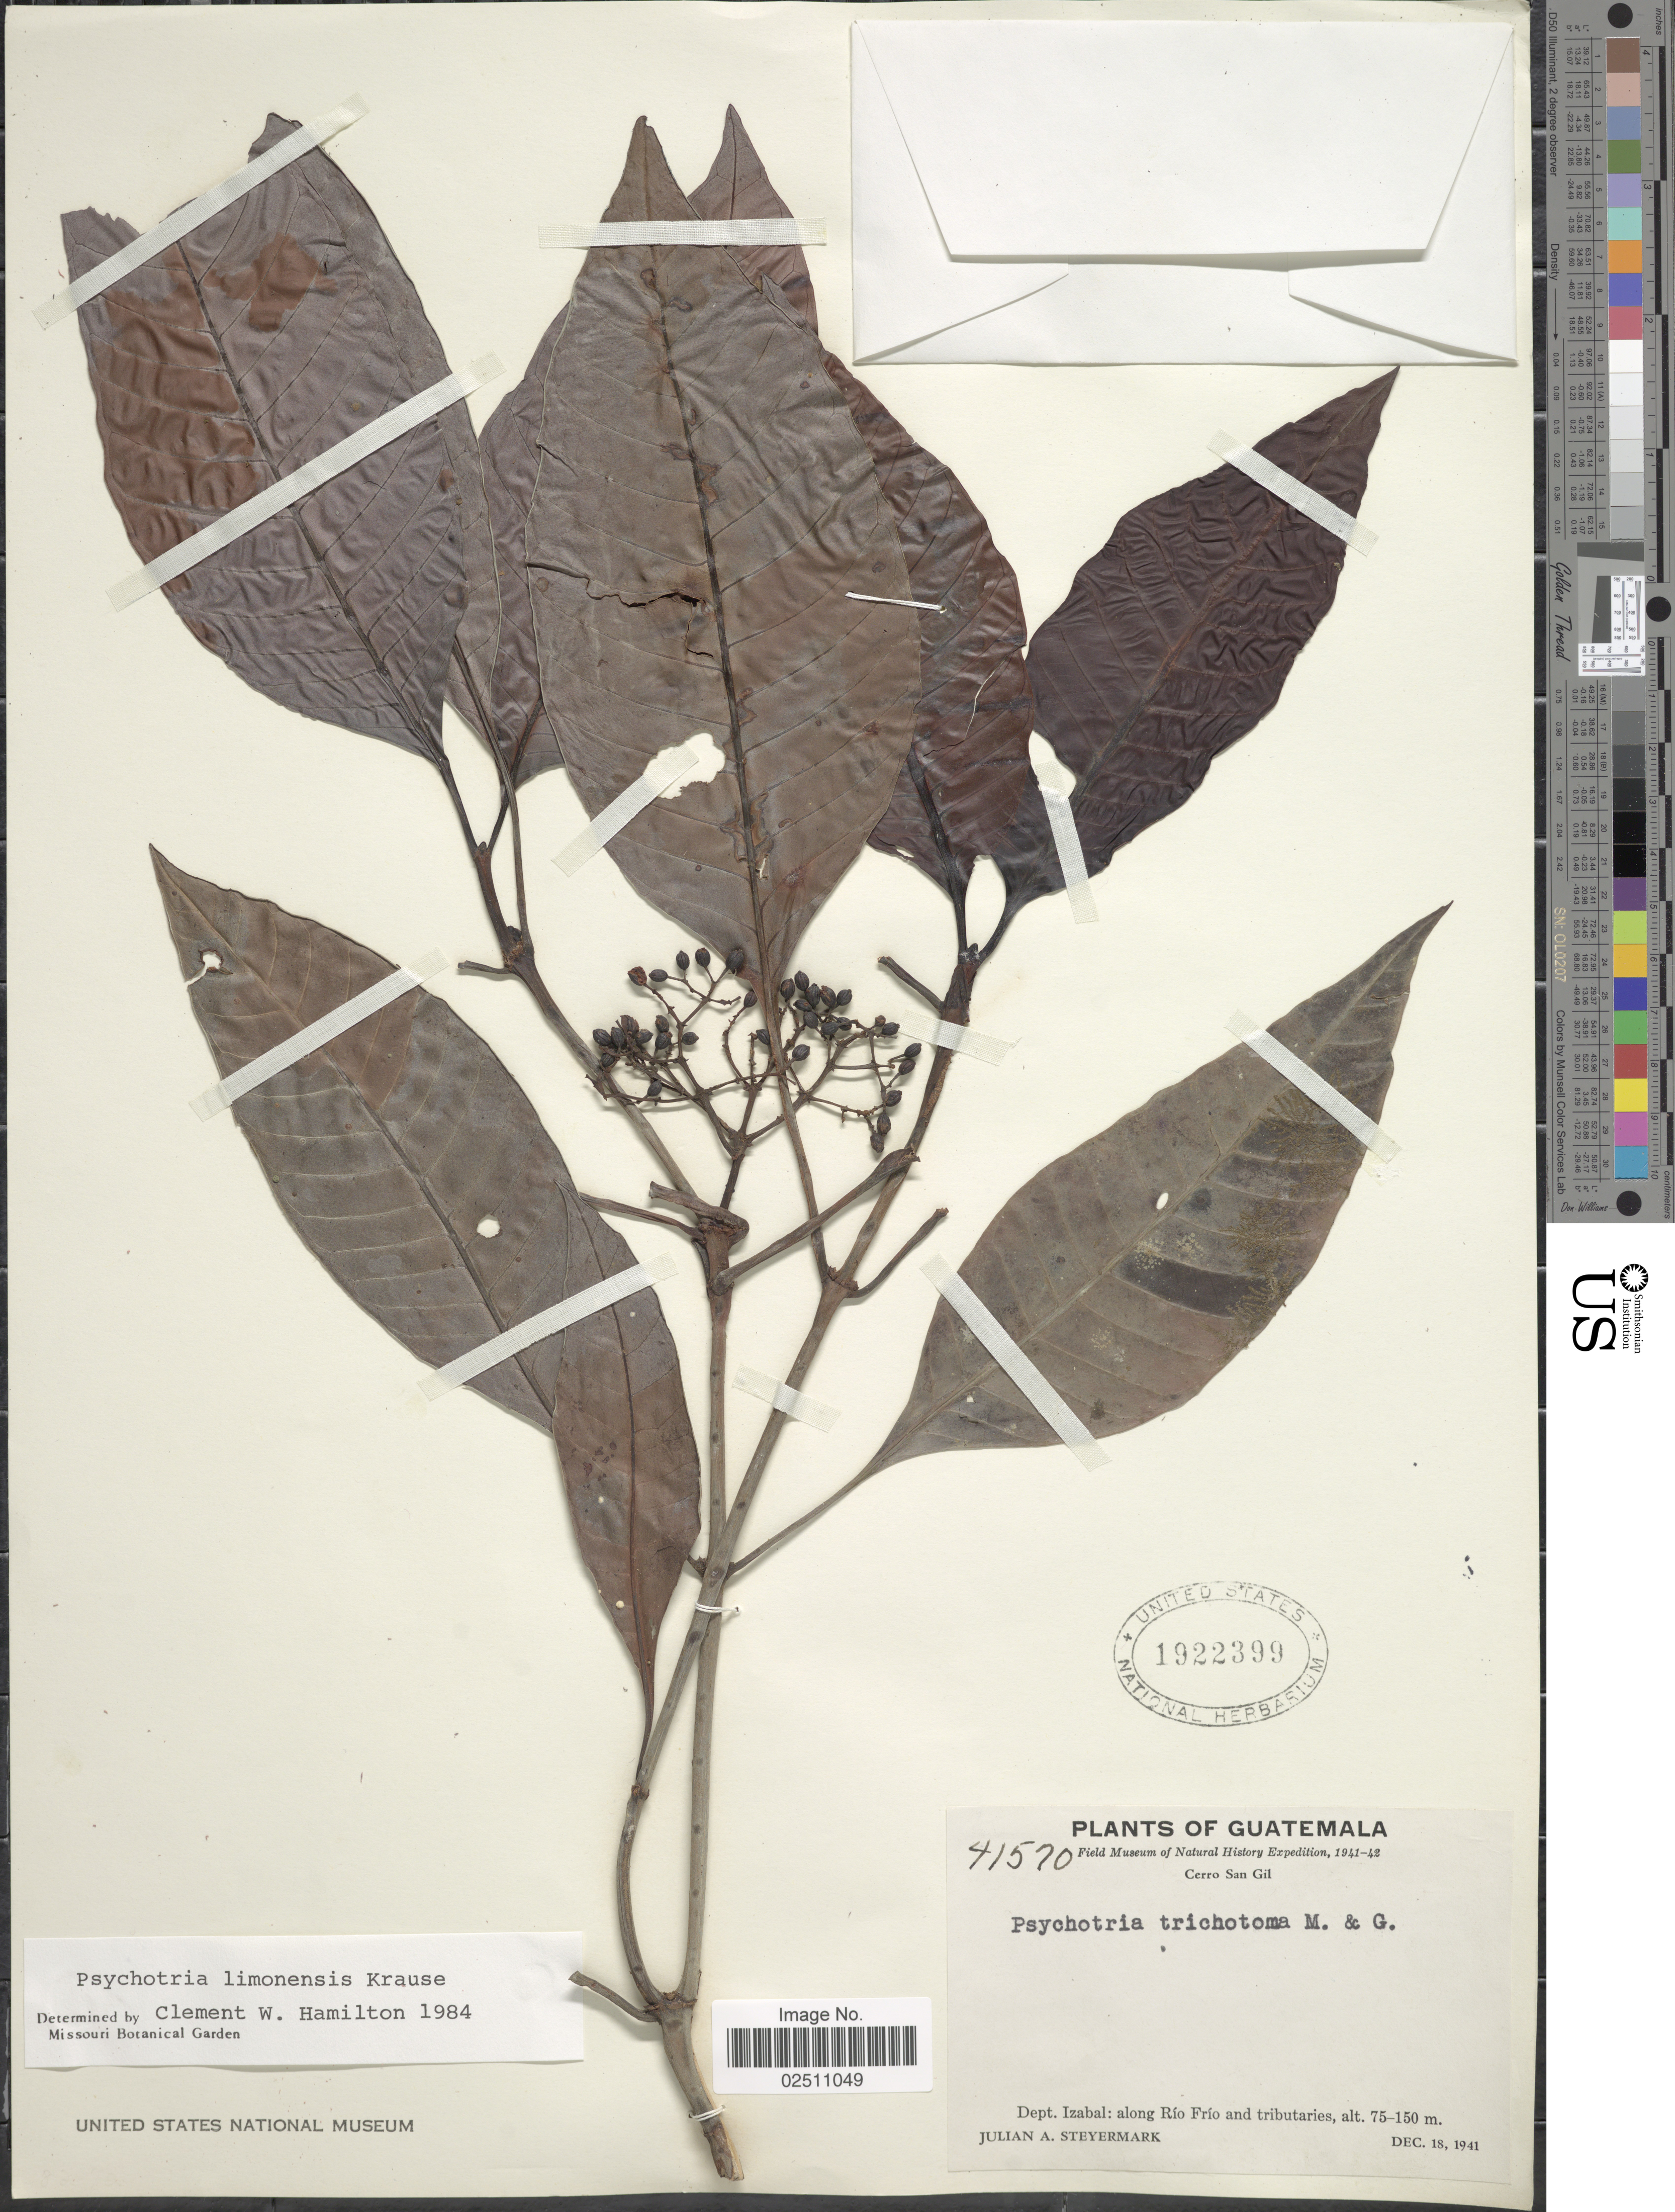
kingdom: Plantae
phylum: Tracheophyta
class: Magnoliopsida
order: Gentianales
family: Rubiaceae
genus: Psychotria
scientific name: Psychotria limonensis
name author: K. Krause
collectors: J. Steyermark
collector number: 41570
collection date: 1941-12-18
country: Guatemala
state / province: Izabal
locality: Along Rio Frio nad tributaries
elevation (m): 75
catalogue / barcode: US 1922399